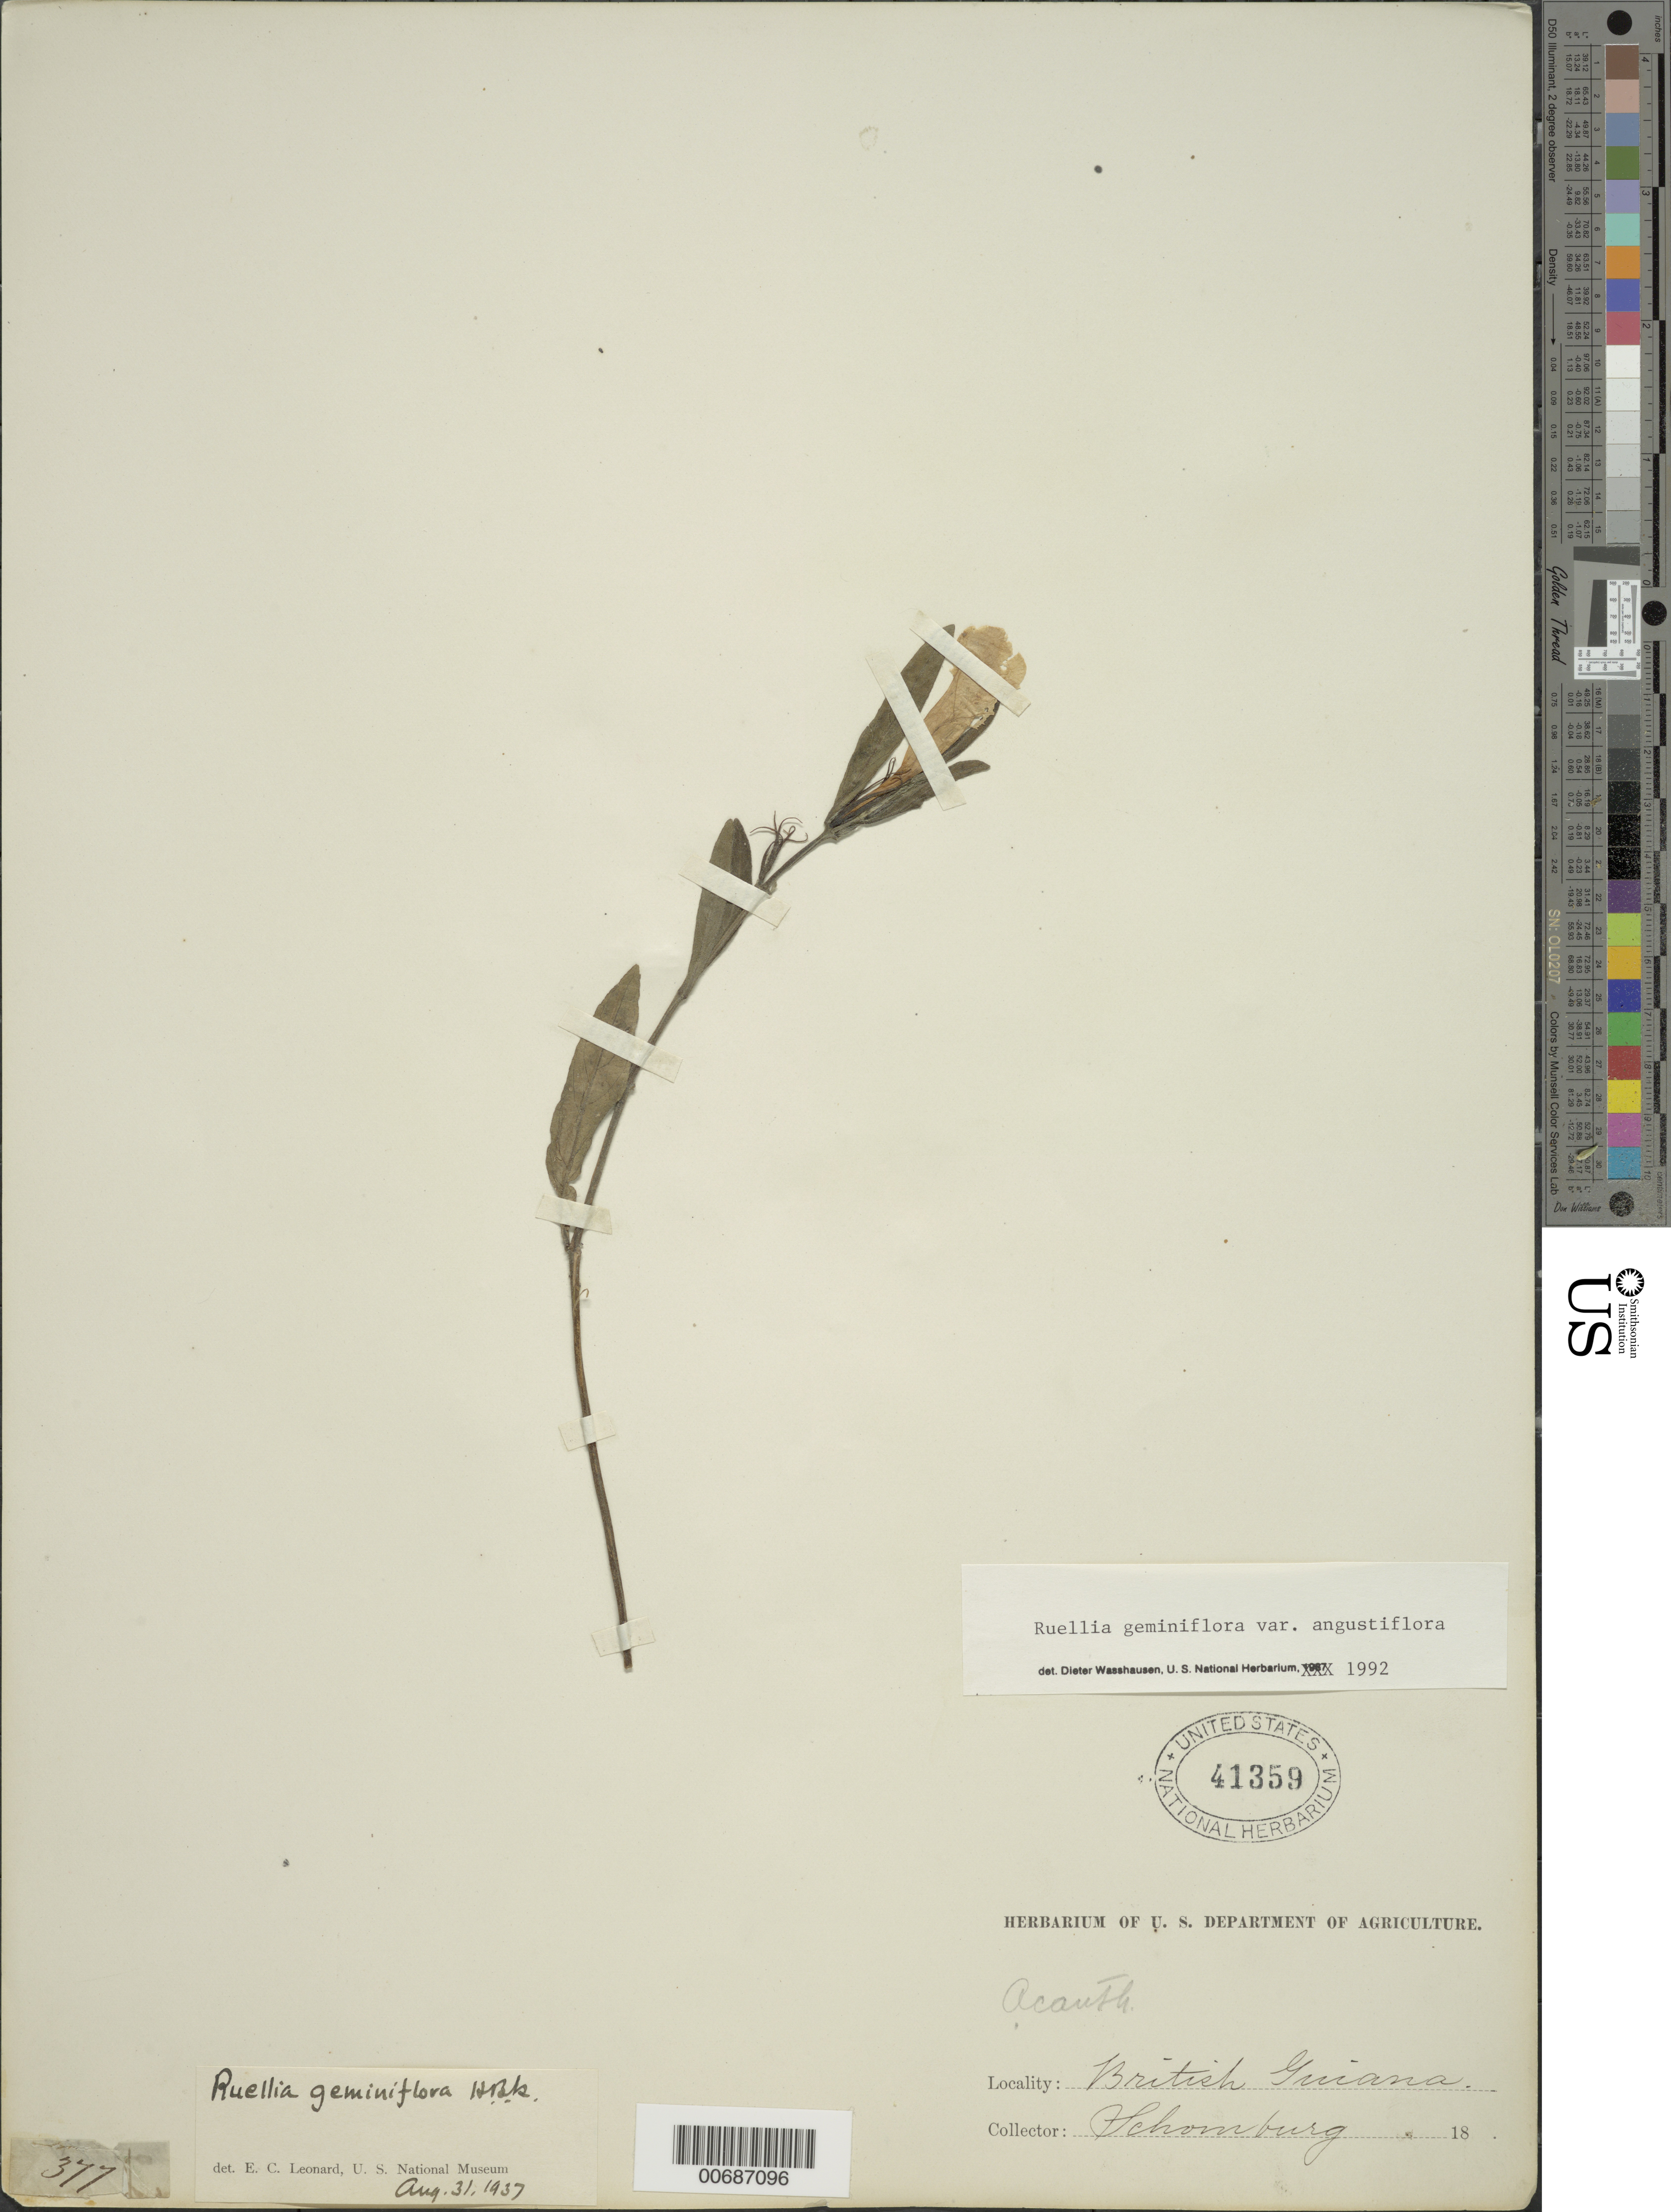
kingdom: Plantae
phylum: Tracheophyta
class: Magnoliopsida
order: Lamiales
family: Acanthaceae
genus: Ruellia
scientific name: Ruellia geminiflora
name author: Kunth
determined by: Wasshausen, Dieter C., (BOT), Smithsonian Institution - National Museum of Natural History (UNITED STATES)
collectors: -- Schomburgk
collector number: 377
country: Guyana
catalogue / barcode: US 41359